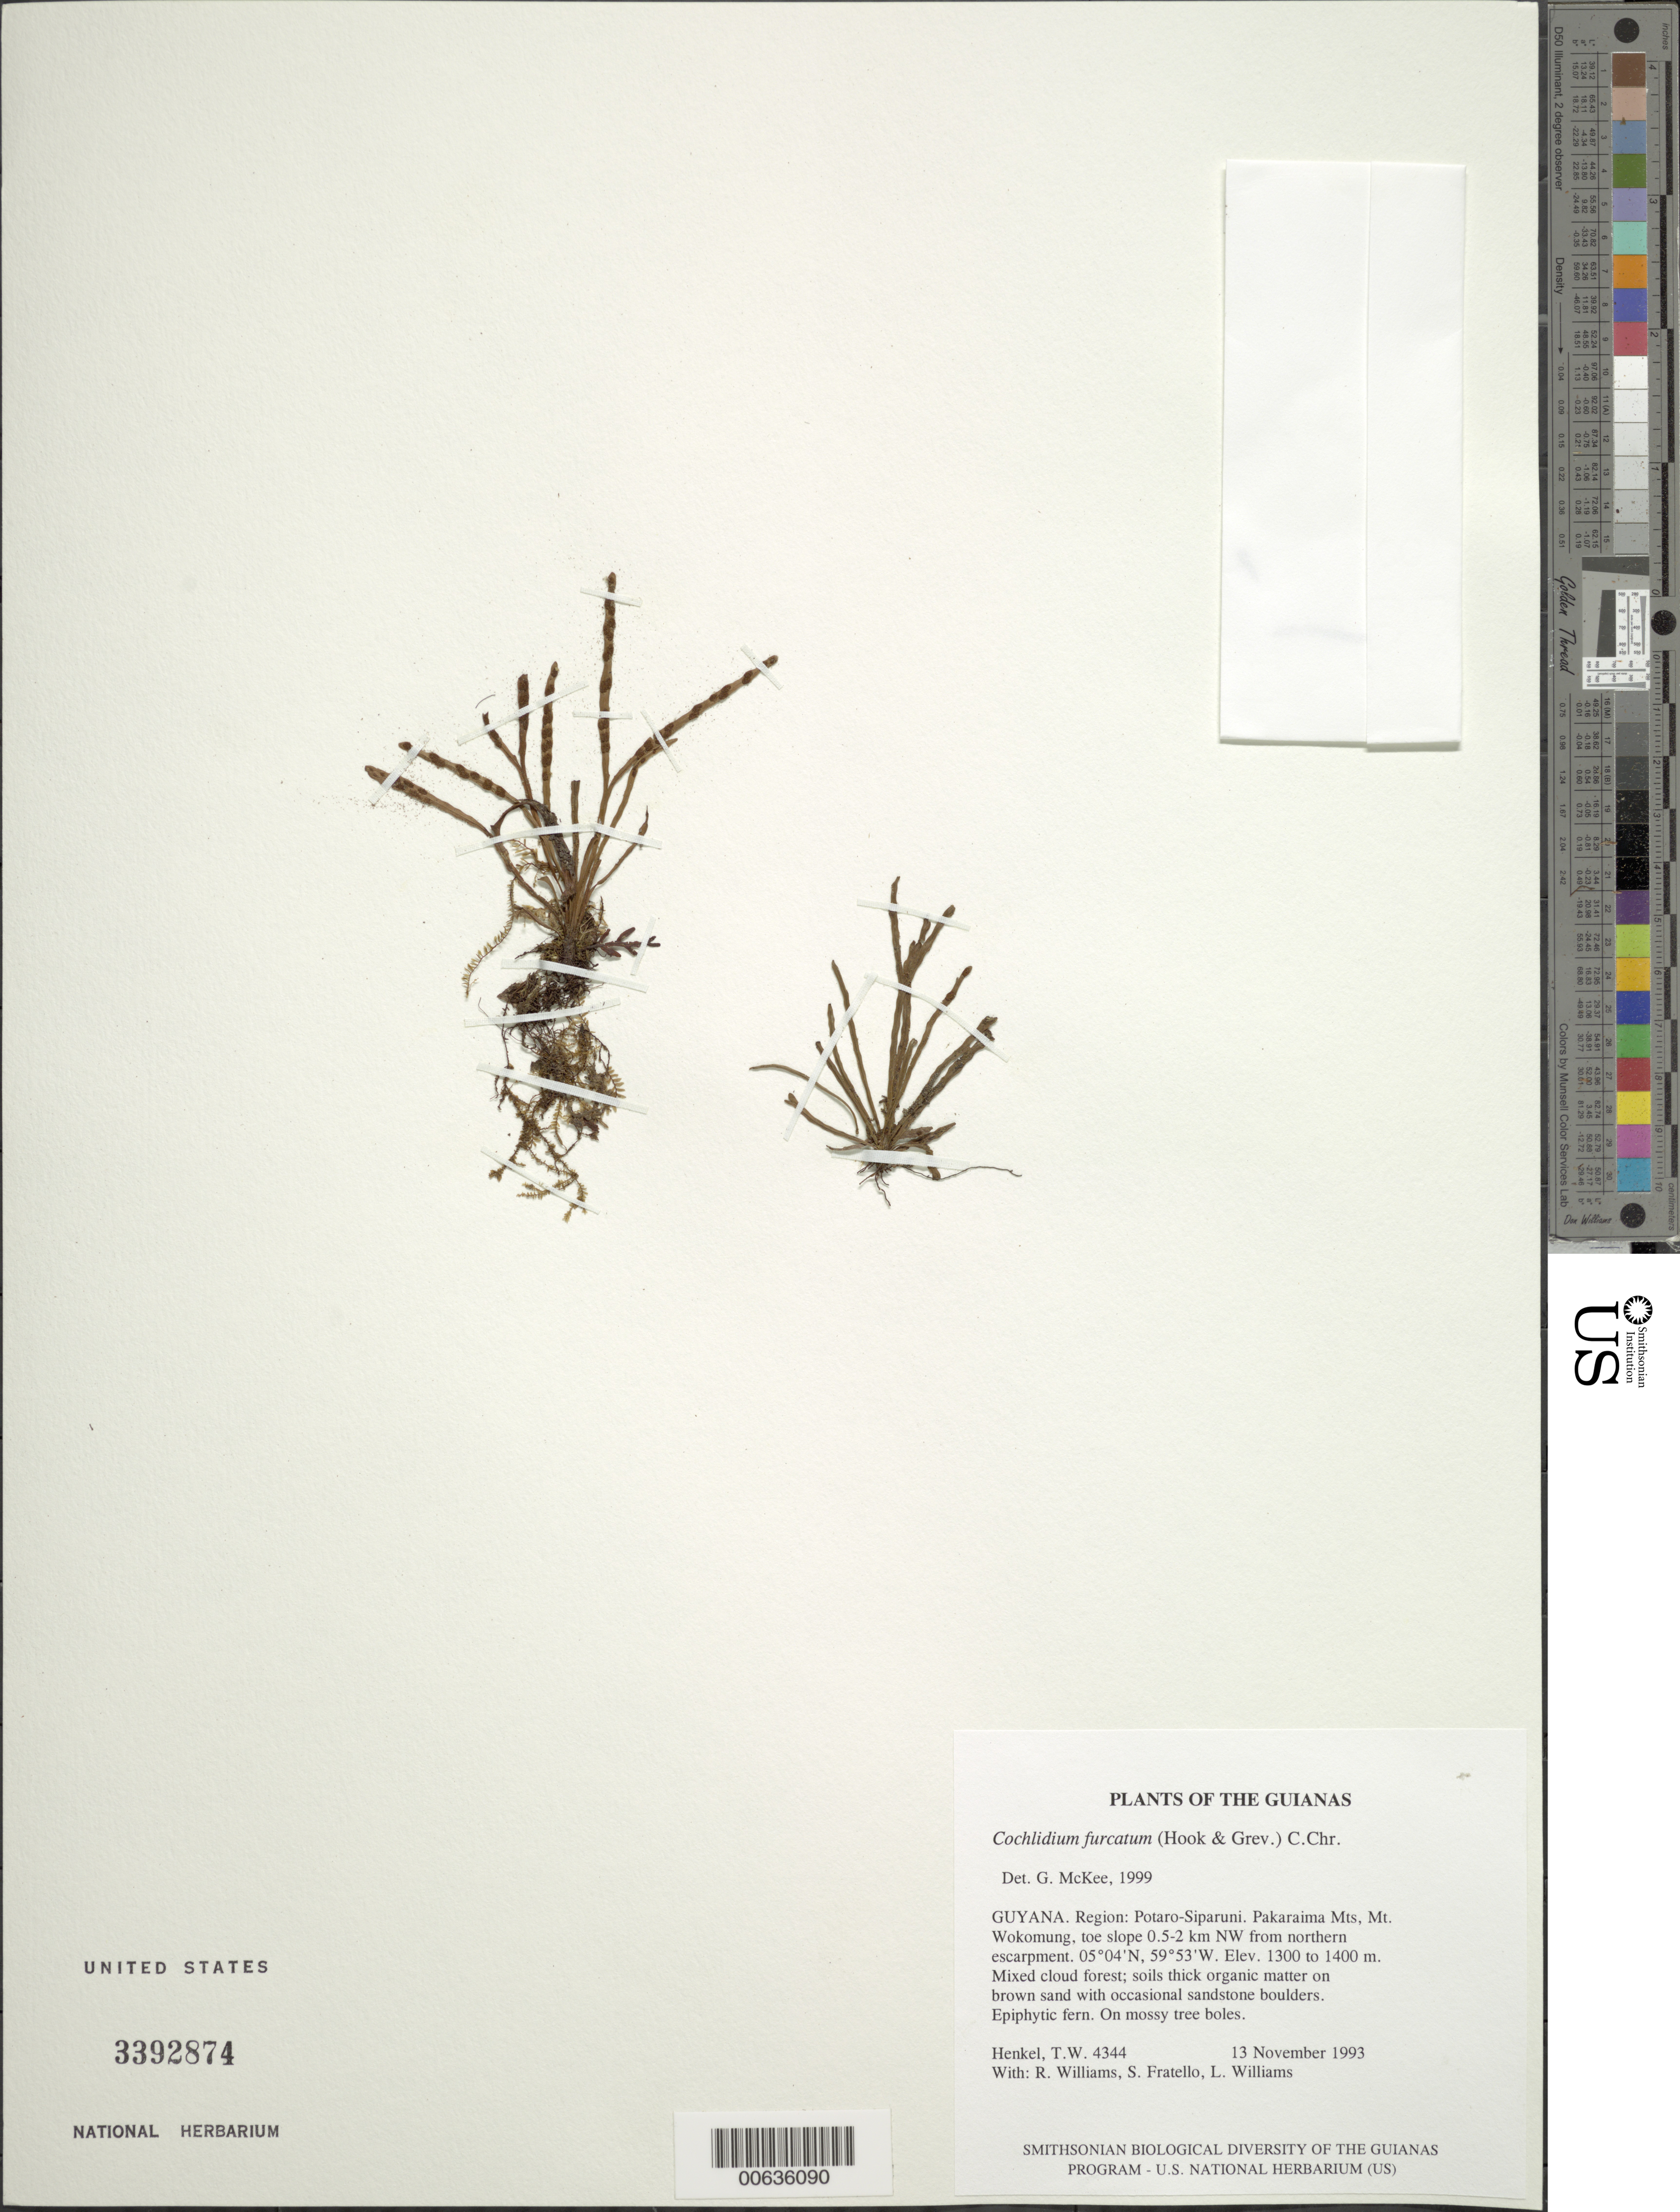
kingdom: Plantae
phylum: Tracheophyta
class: Polypodiopsida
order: Polypodiales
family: Polypodiaceae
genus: Cochlidium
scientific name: Cochlidium furcatum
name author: (Hook. & Grev.) C. Chr.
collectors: T. Henkel, R. Williams, S. Fratello & L. Williams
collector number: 4344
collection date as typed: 13 November 1993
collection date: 1993-11-13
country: Guyana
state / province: Potaro-Siparuni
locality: Pakaraima Mts, Mt. Wokomung, toe slope 0.5-2 km NW from northern escarpment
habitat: Mixed cloud forest; soils thick organic matter on brown sand with occasional sandstone boulders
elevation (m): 1300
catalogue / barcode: US 3392874